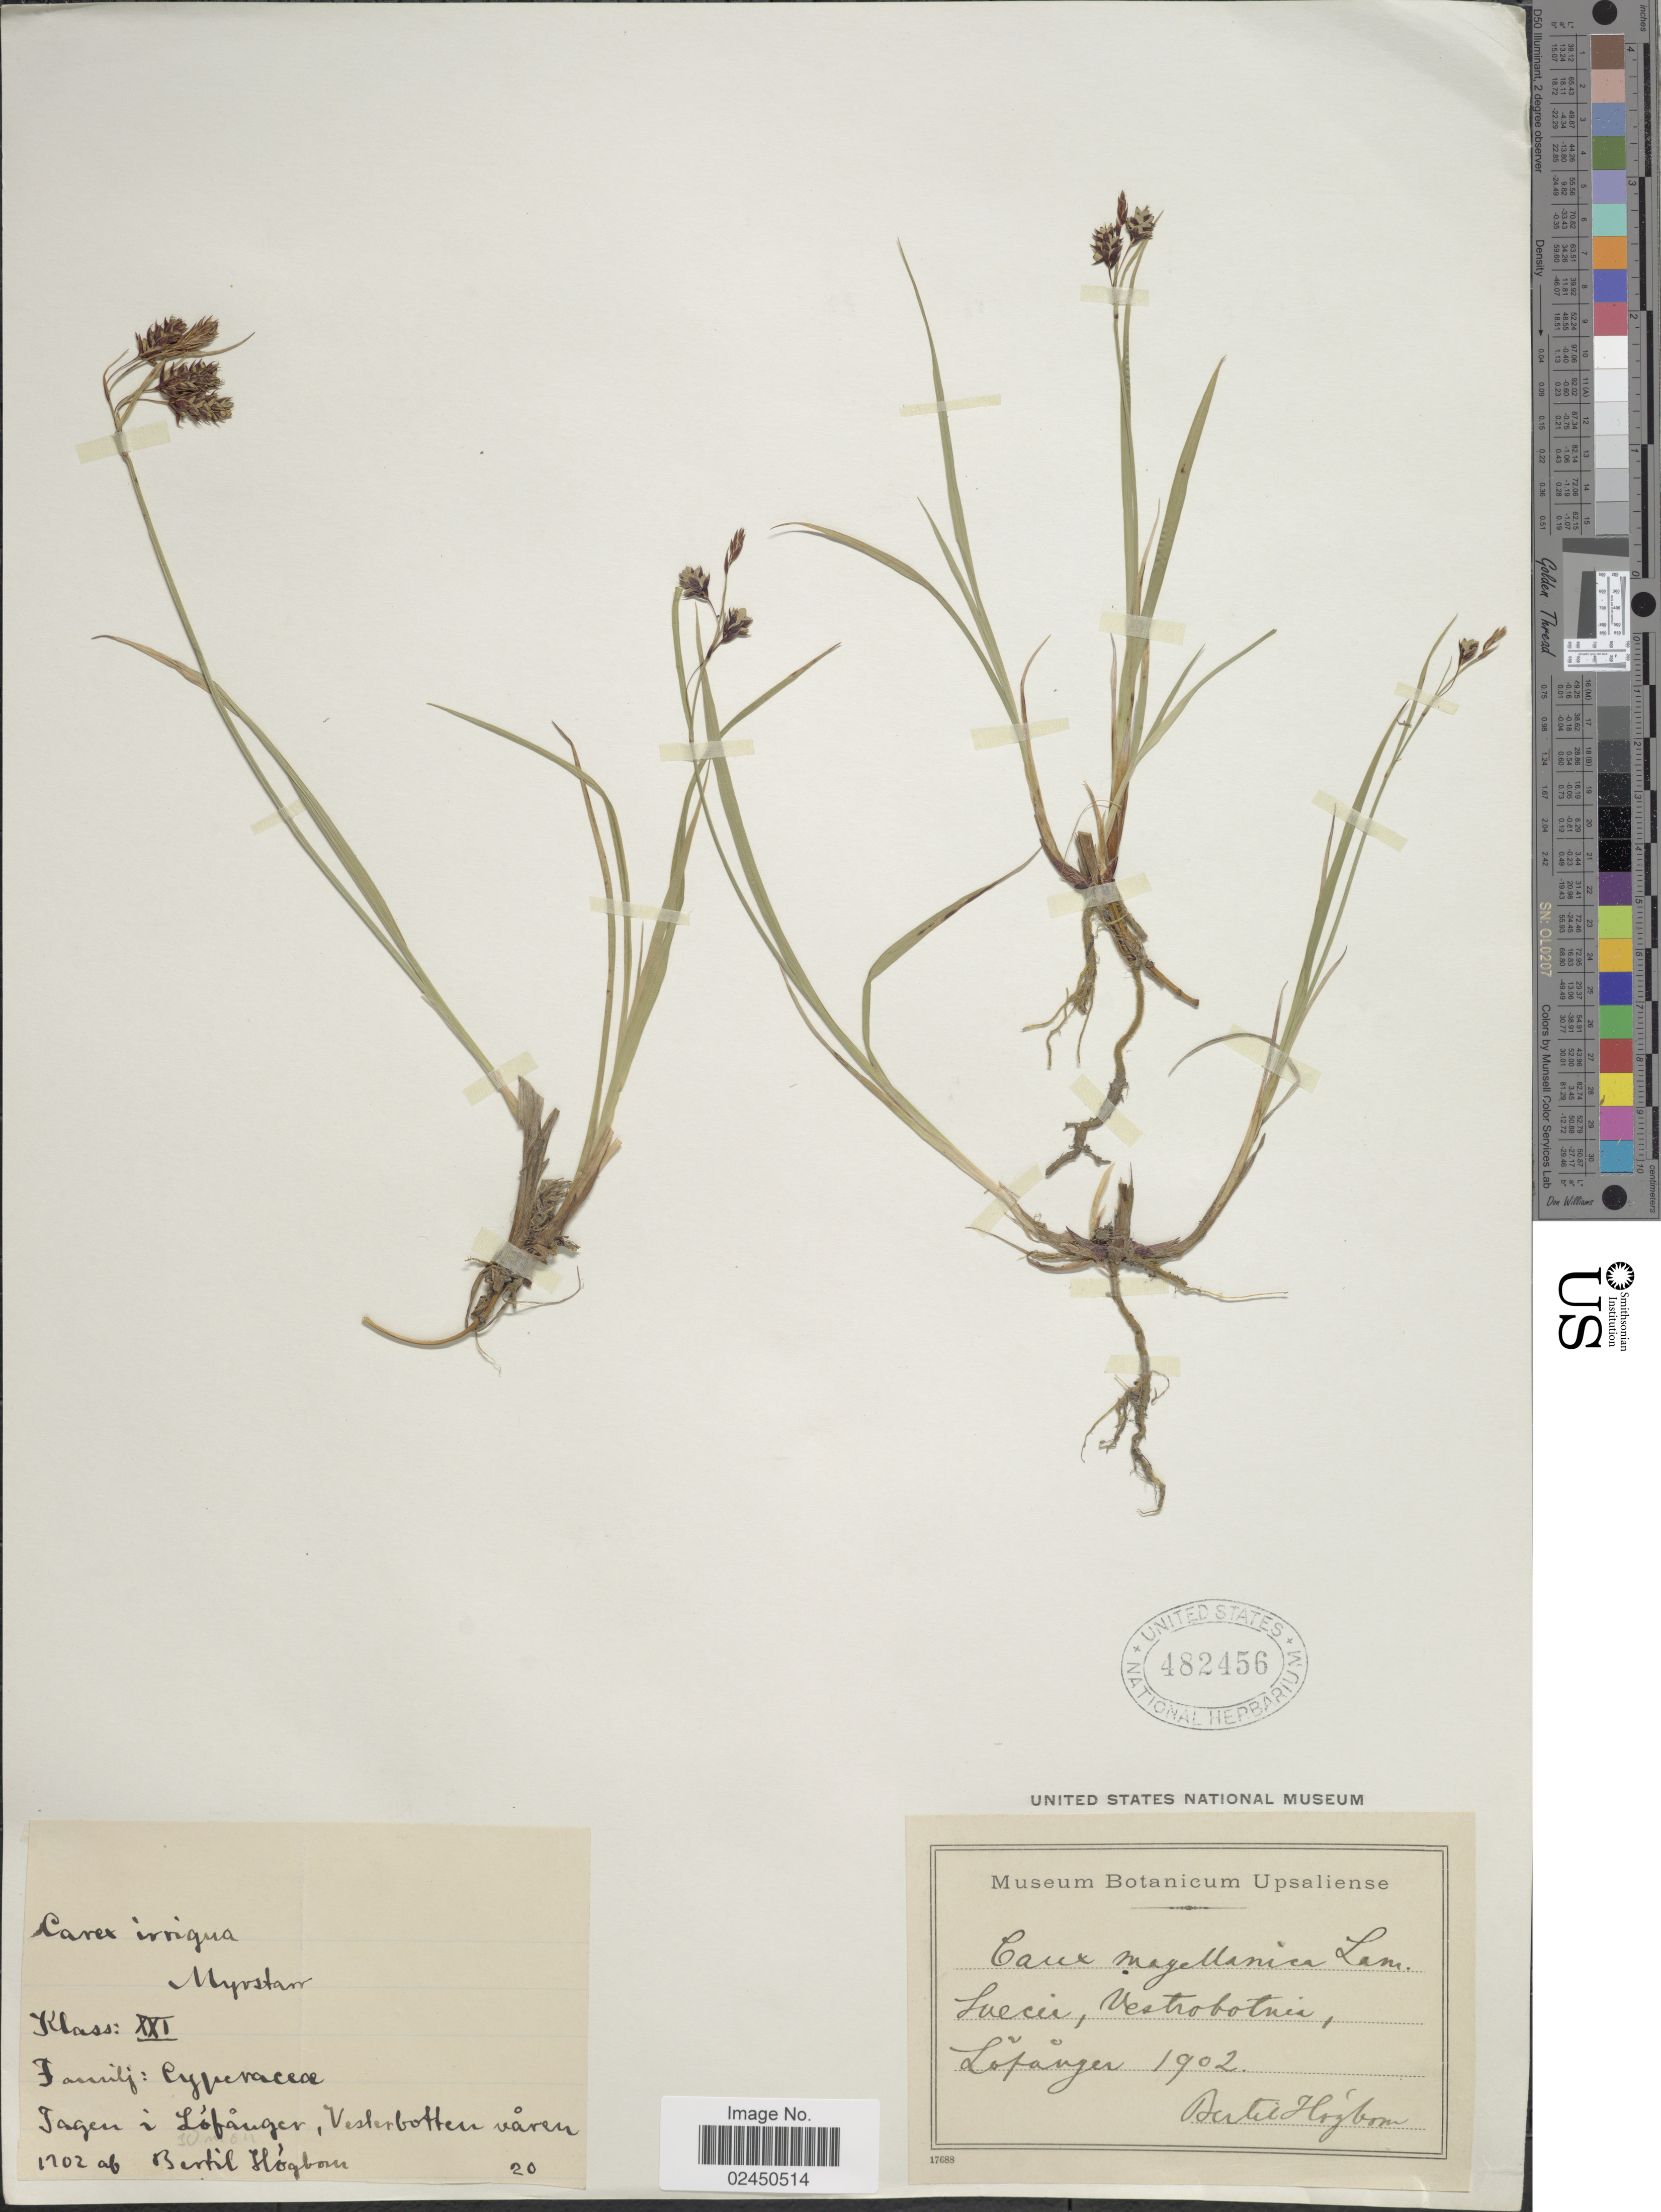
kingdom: Plantae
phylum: Tracheophyta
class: Liliopsida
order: Poales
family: Cyperaceae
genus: Carex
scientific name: Carex magellanica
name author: Lam.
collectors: B. Hogbom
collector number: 20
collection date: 1902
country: Sweden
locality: Suecia, Vestrobotni, Lotangen. Tagen i Lofanger, Vesterbotten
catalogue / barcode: US 482456